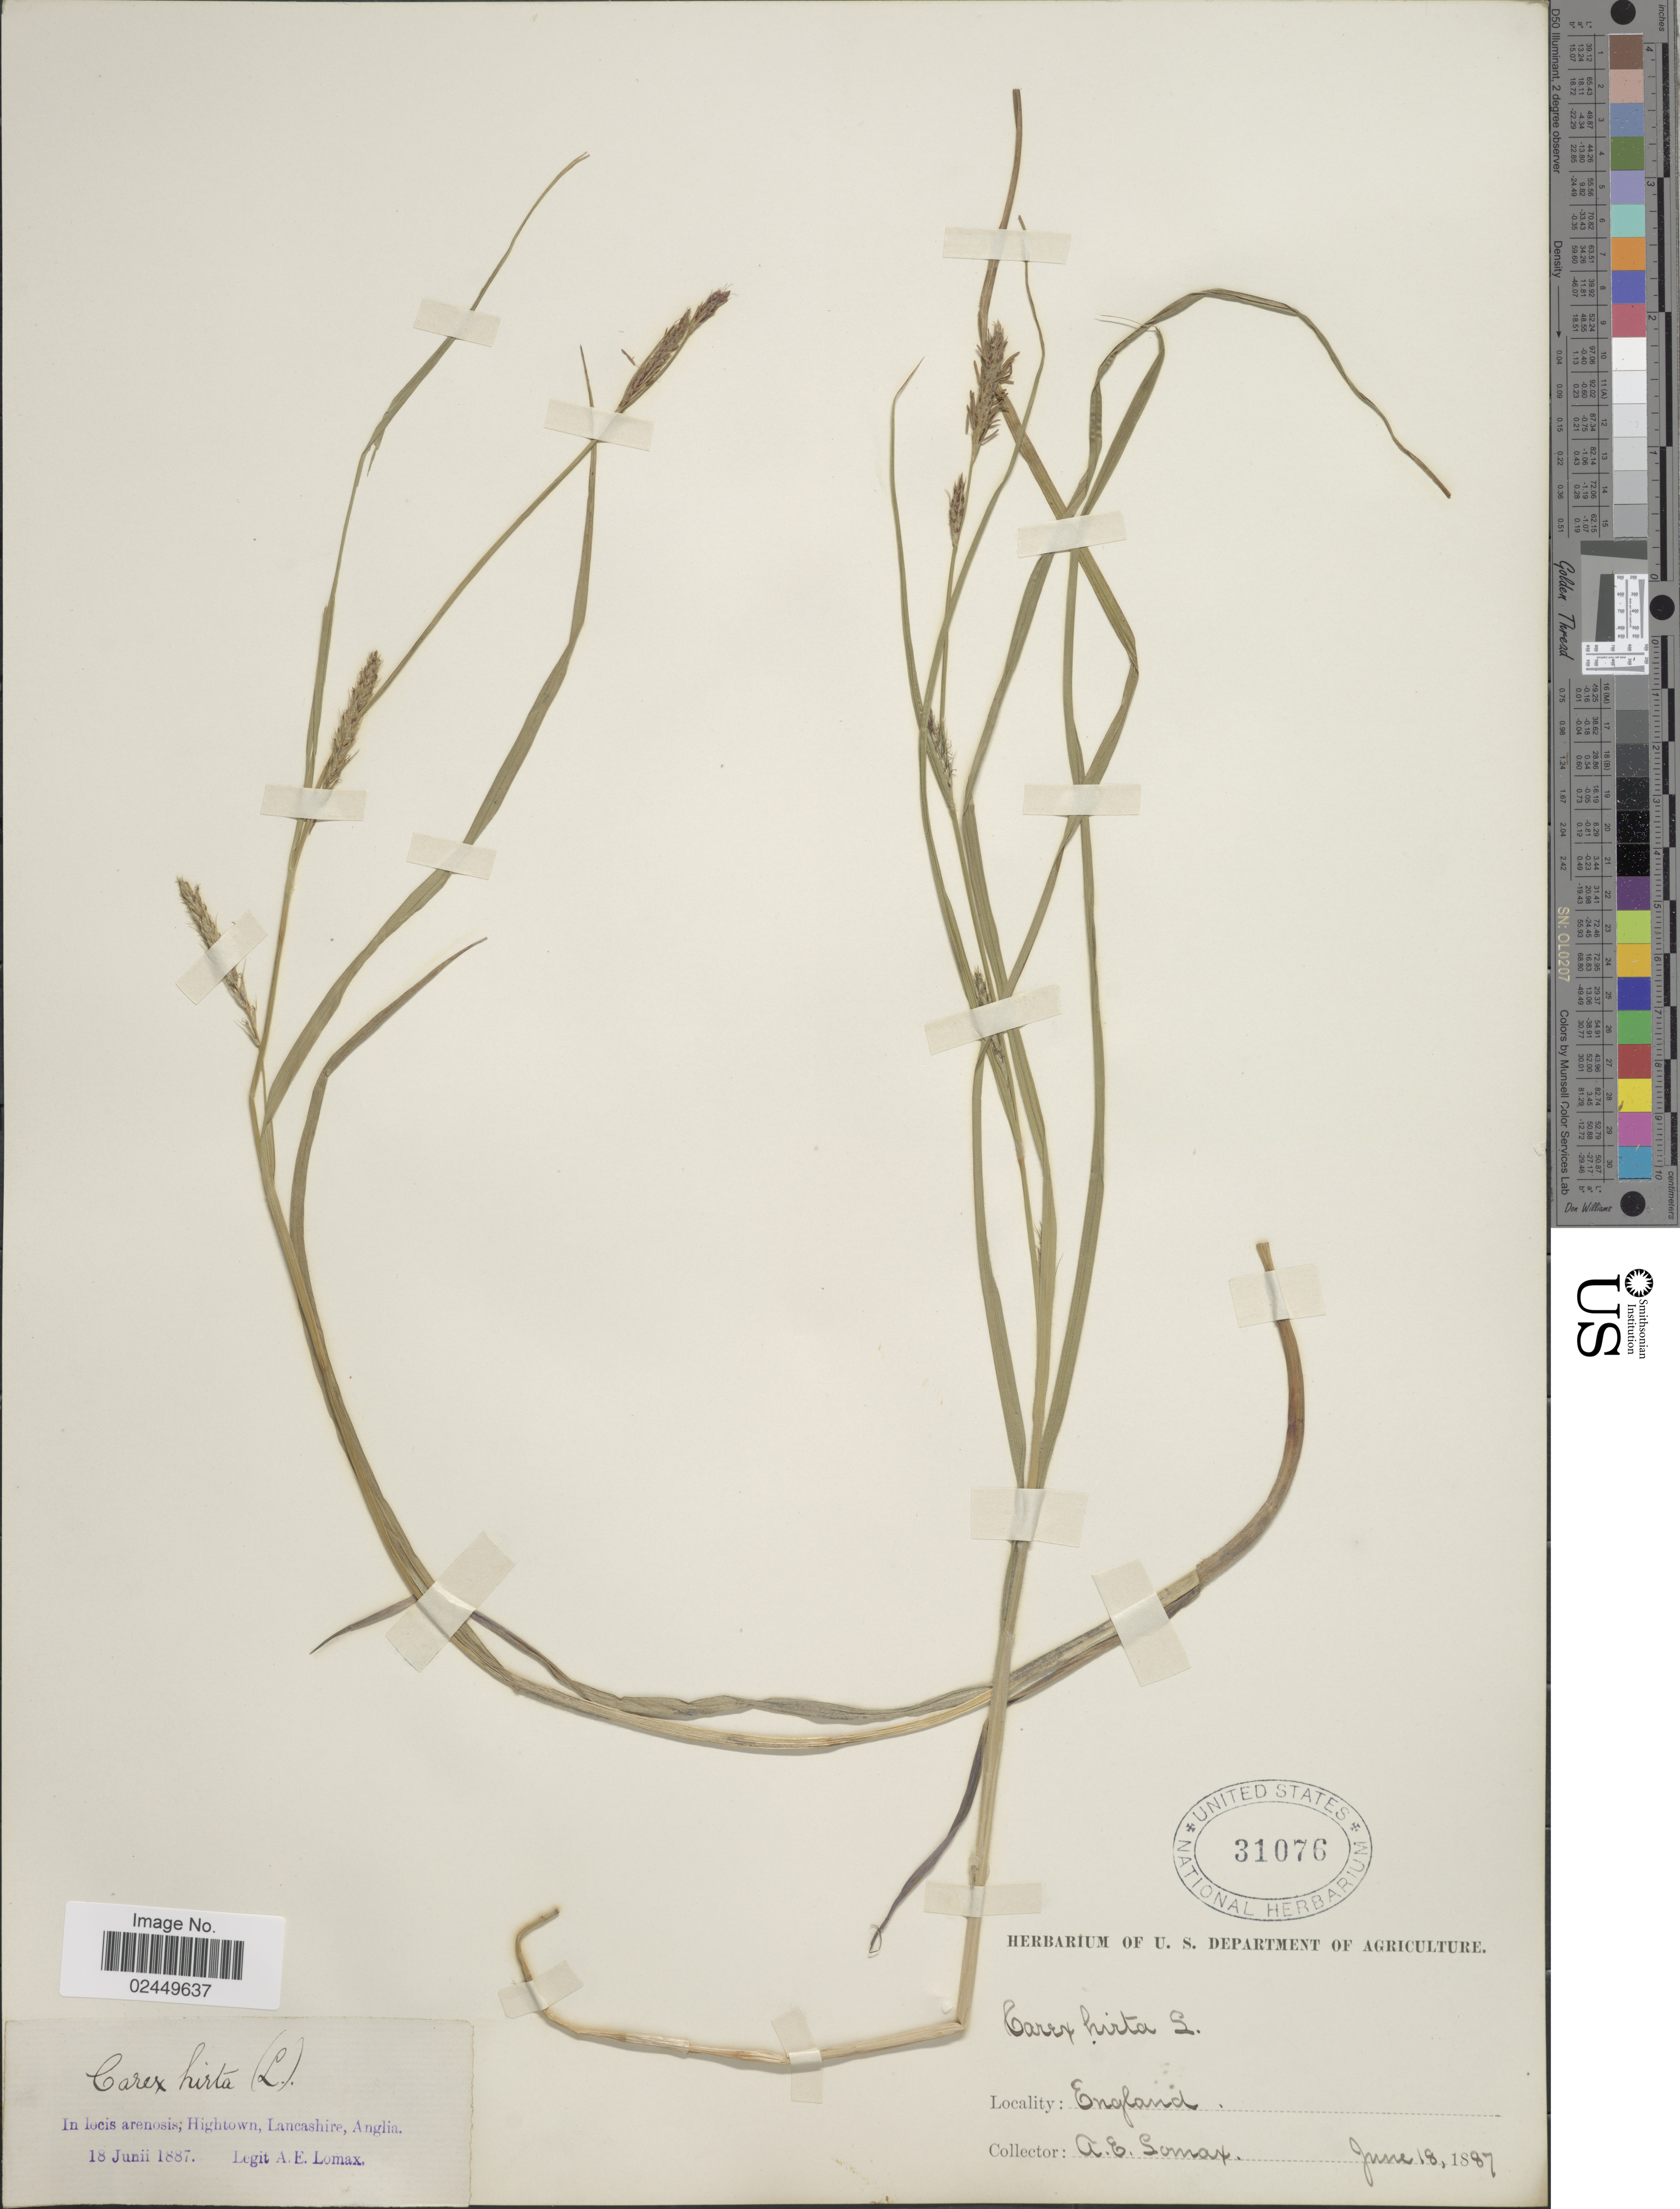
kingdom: Plantae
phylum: Tracheophyta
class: Liliopsida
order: Poales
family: Cyperaceae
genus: Carex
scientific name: Carex hirta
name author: L.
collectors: A. Somax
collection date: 1887-06-18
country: United Kingdom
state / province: England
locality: In locis arenosis; Hightown, Lancashire, Anglia.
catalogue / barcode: US 31076